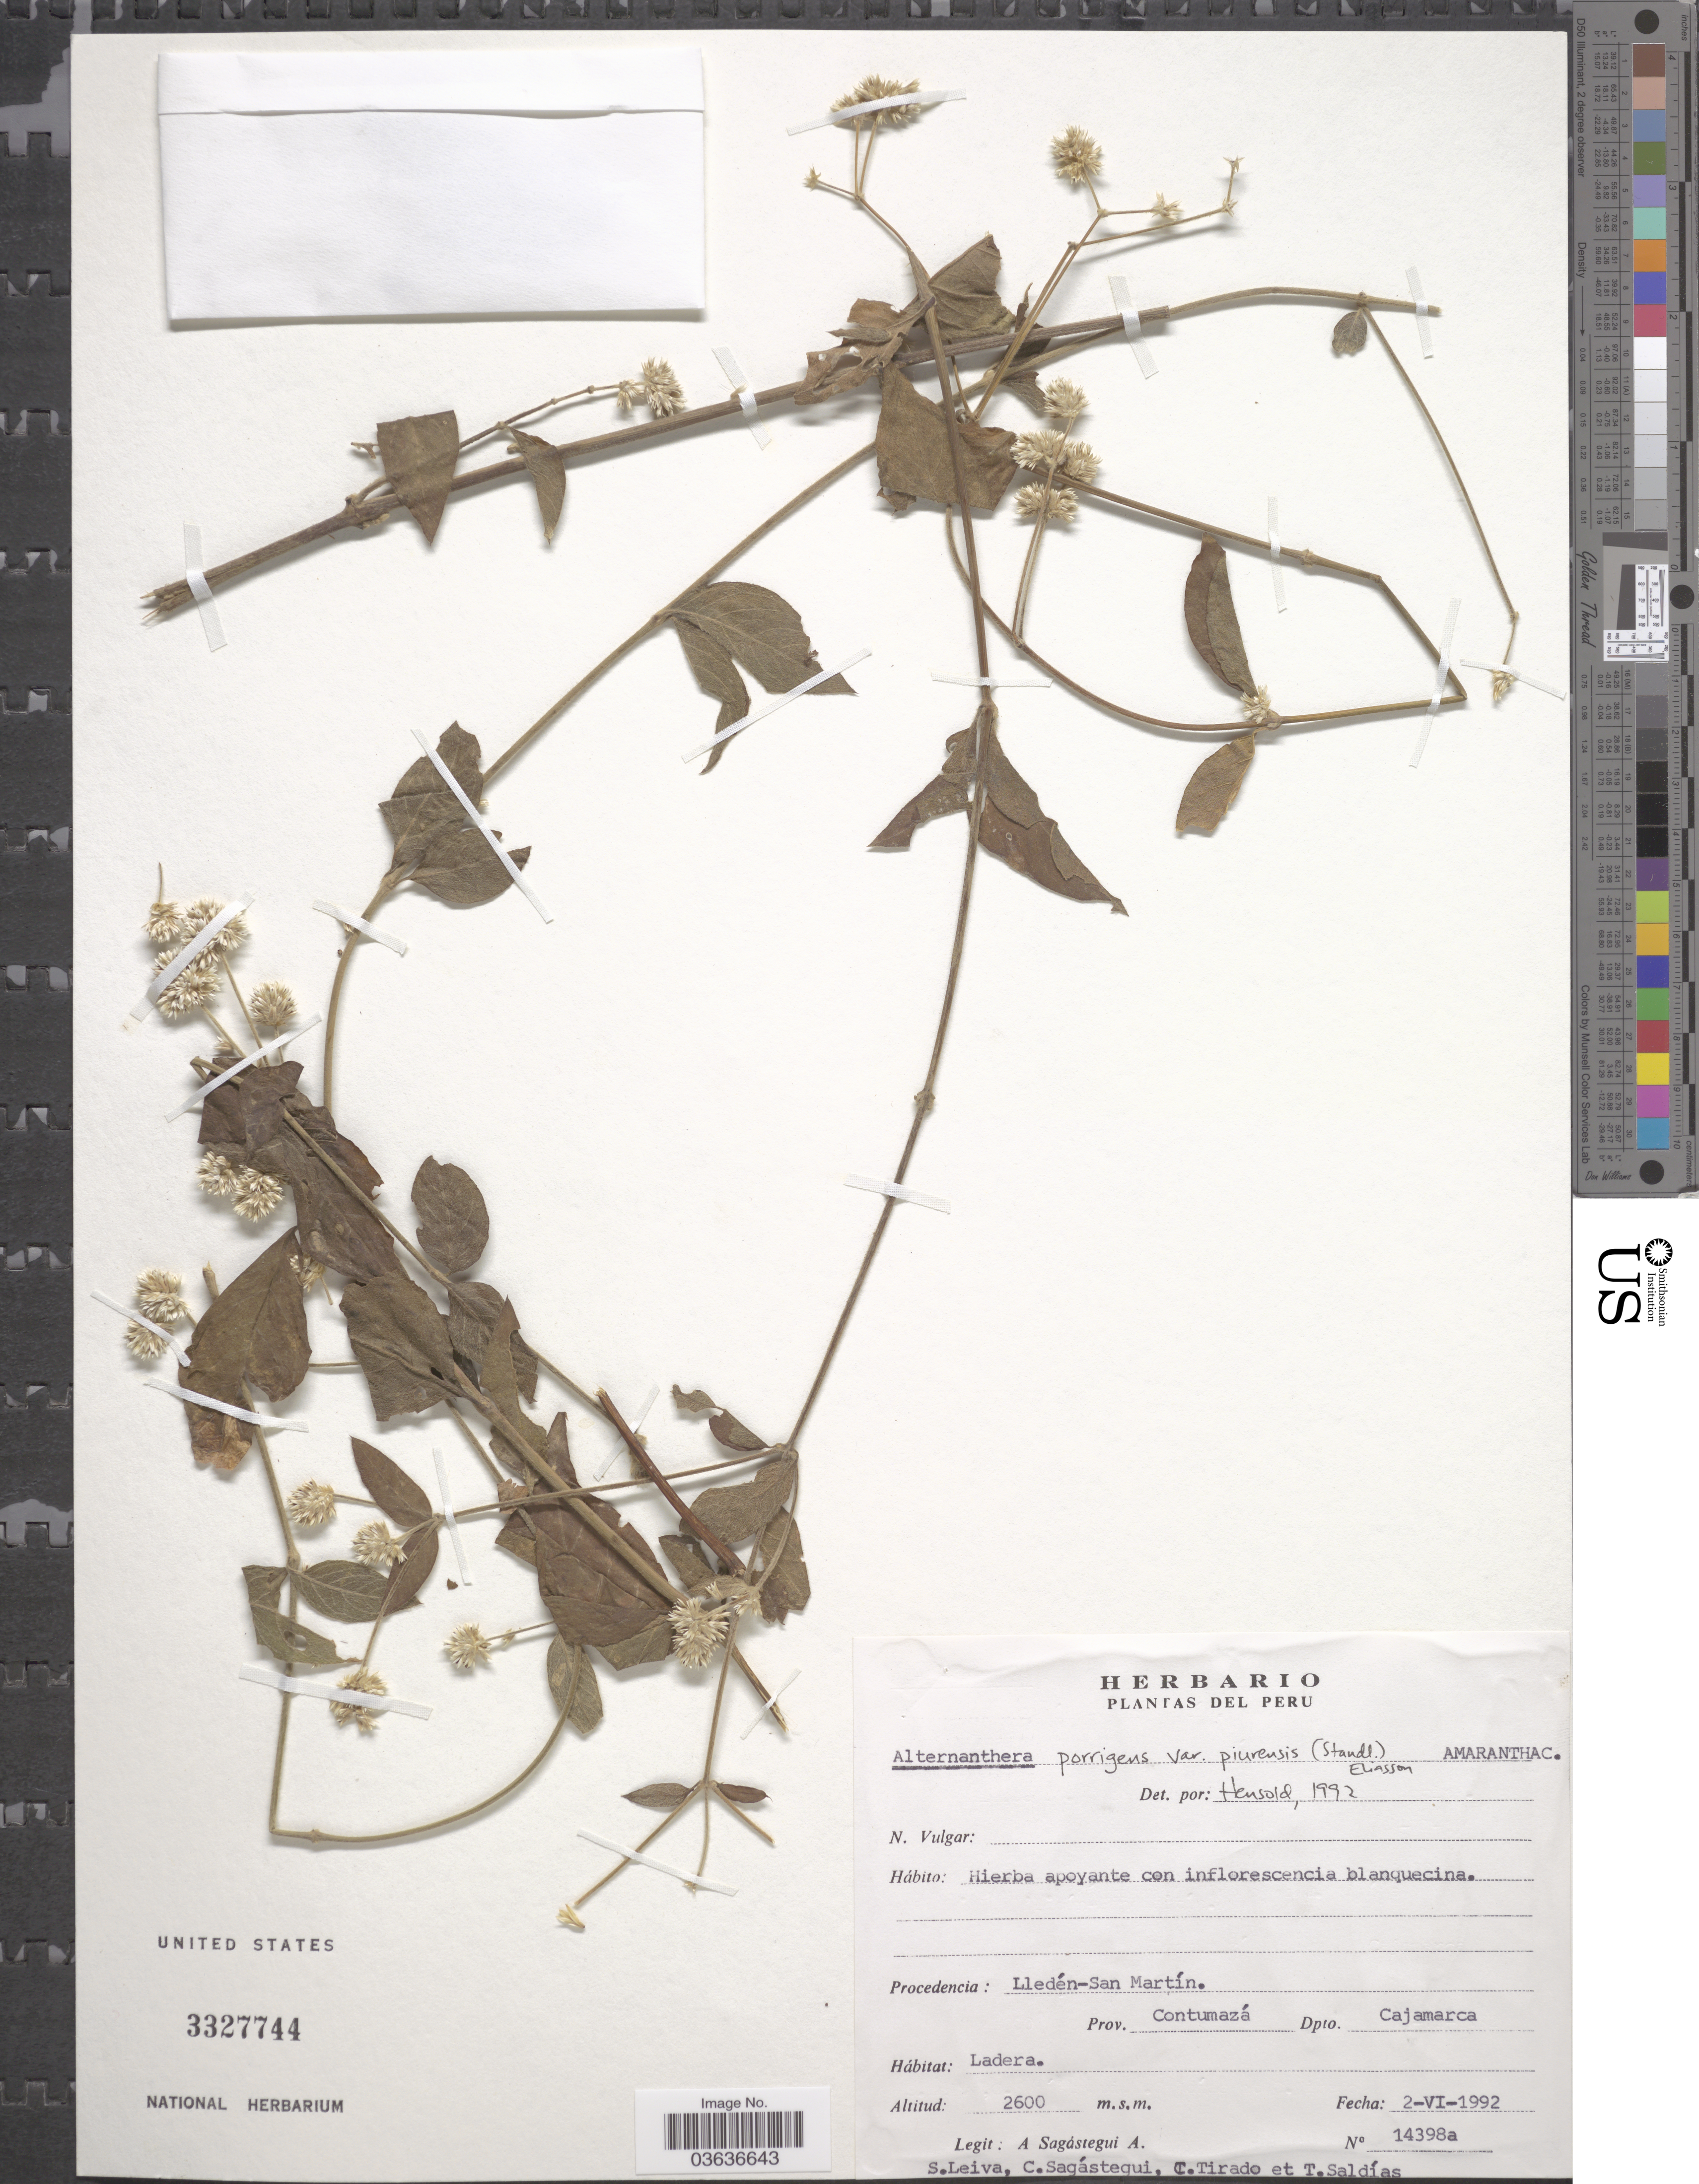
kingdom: Plantae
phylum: Tracheophyta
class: Magnoliopsida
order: Caryophyllales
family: Amaranthaceae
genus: Alternanthera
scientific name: Alternanthera porrigens var. piurensis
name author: (Standl.) Eliasson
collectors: A. Sagástegui A., S. Leiva, C. Sagástegui, C. Tirado & T. Saldias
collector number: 14398a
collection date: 1992-06-02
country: Peru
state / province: Cajamarca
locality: Lledén-San Martín. Prov. Contumazá. Dpto. Cajamarca.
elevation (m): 2600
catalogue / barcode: US 3327744